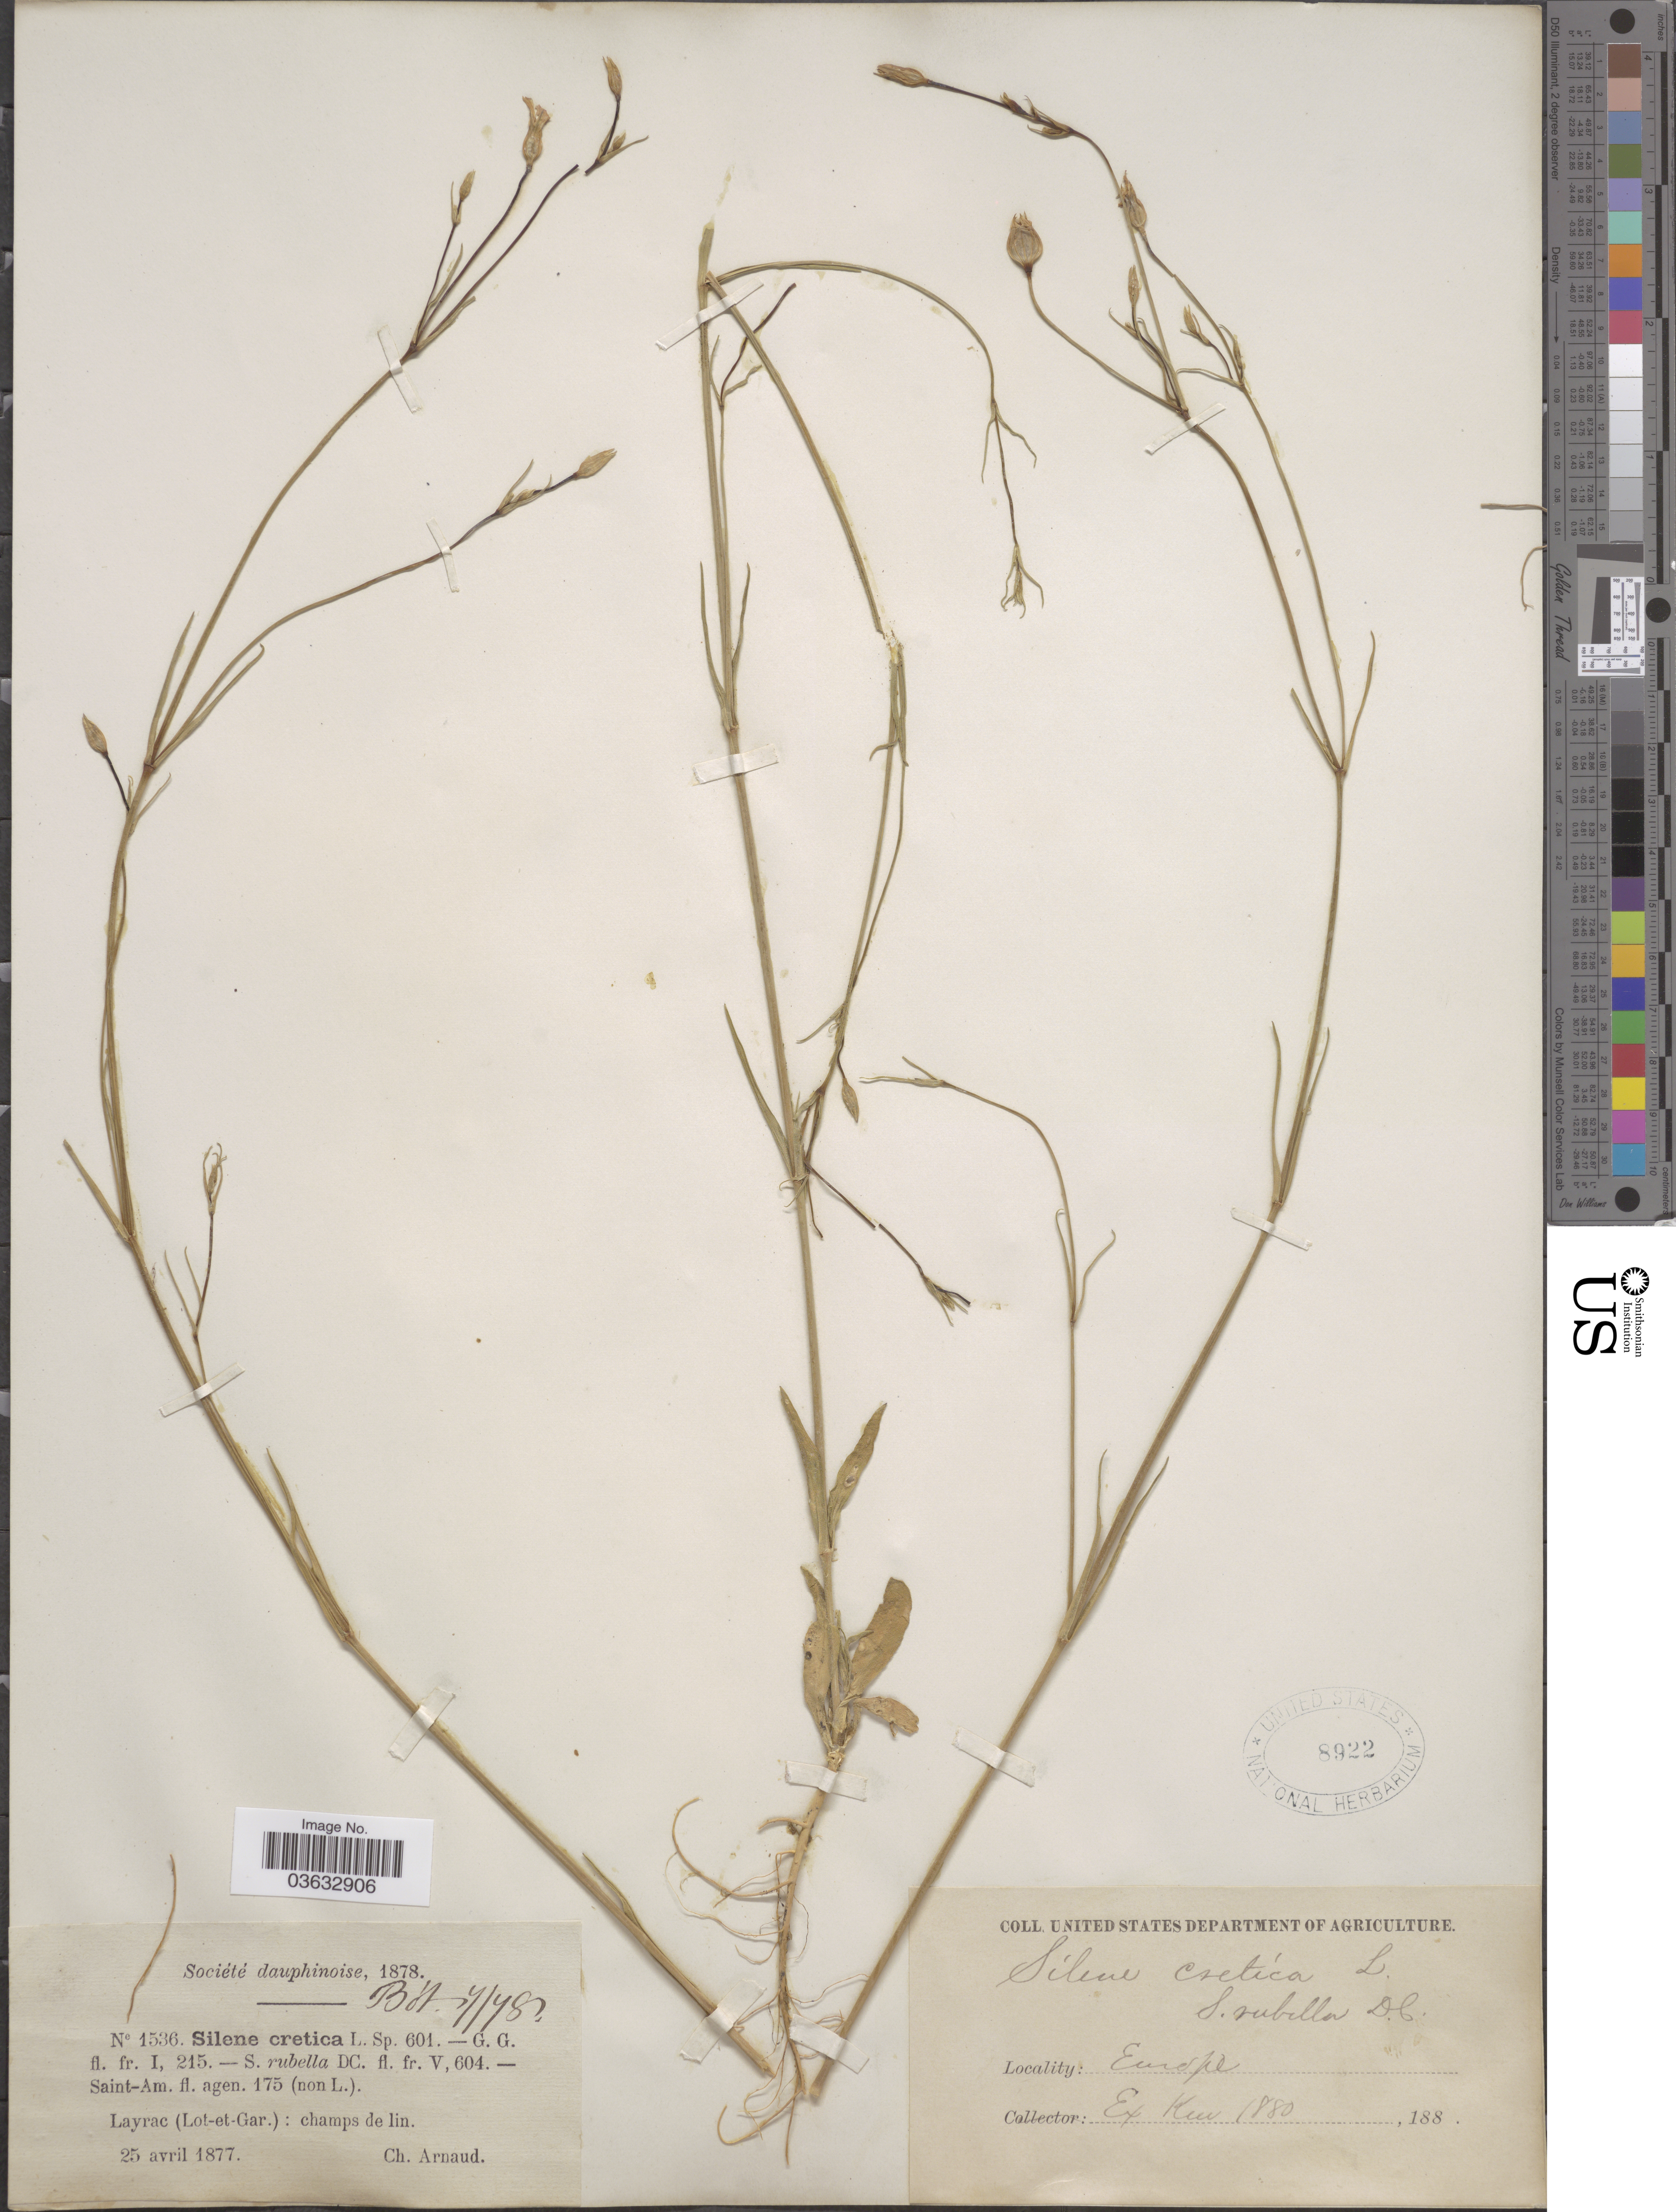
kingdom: Plantae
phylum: Tracheophyta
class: Magnoliopsida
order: Caryophyllales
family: Caryophyllaceae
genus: Silene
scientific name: Silene cretica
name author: L.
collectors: C. Arnaud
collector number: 1536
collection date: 1877-04-25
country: France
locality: Layrac (Lot-et-Gar.): champs de lin. Europe.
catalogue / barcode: US 8922